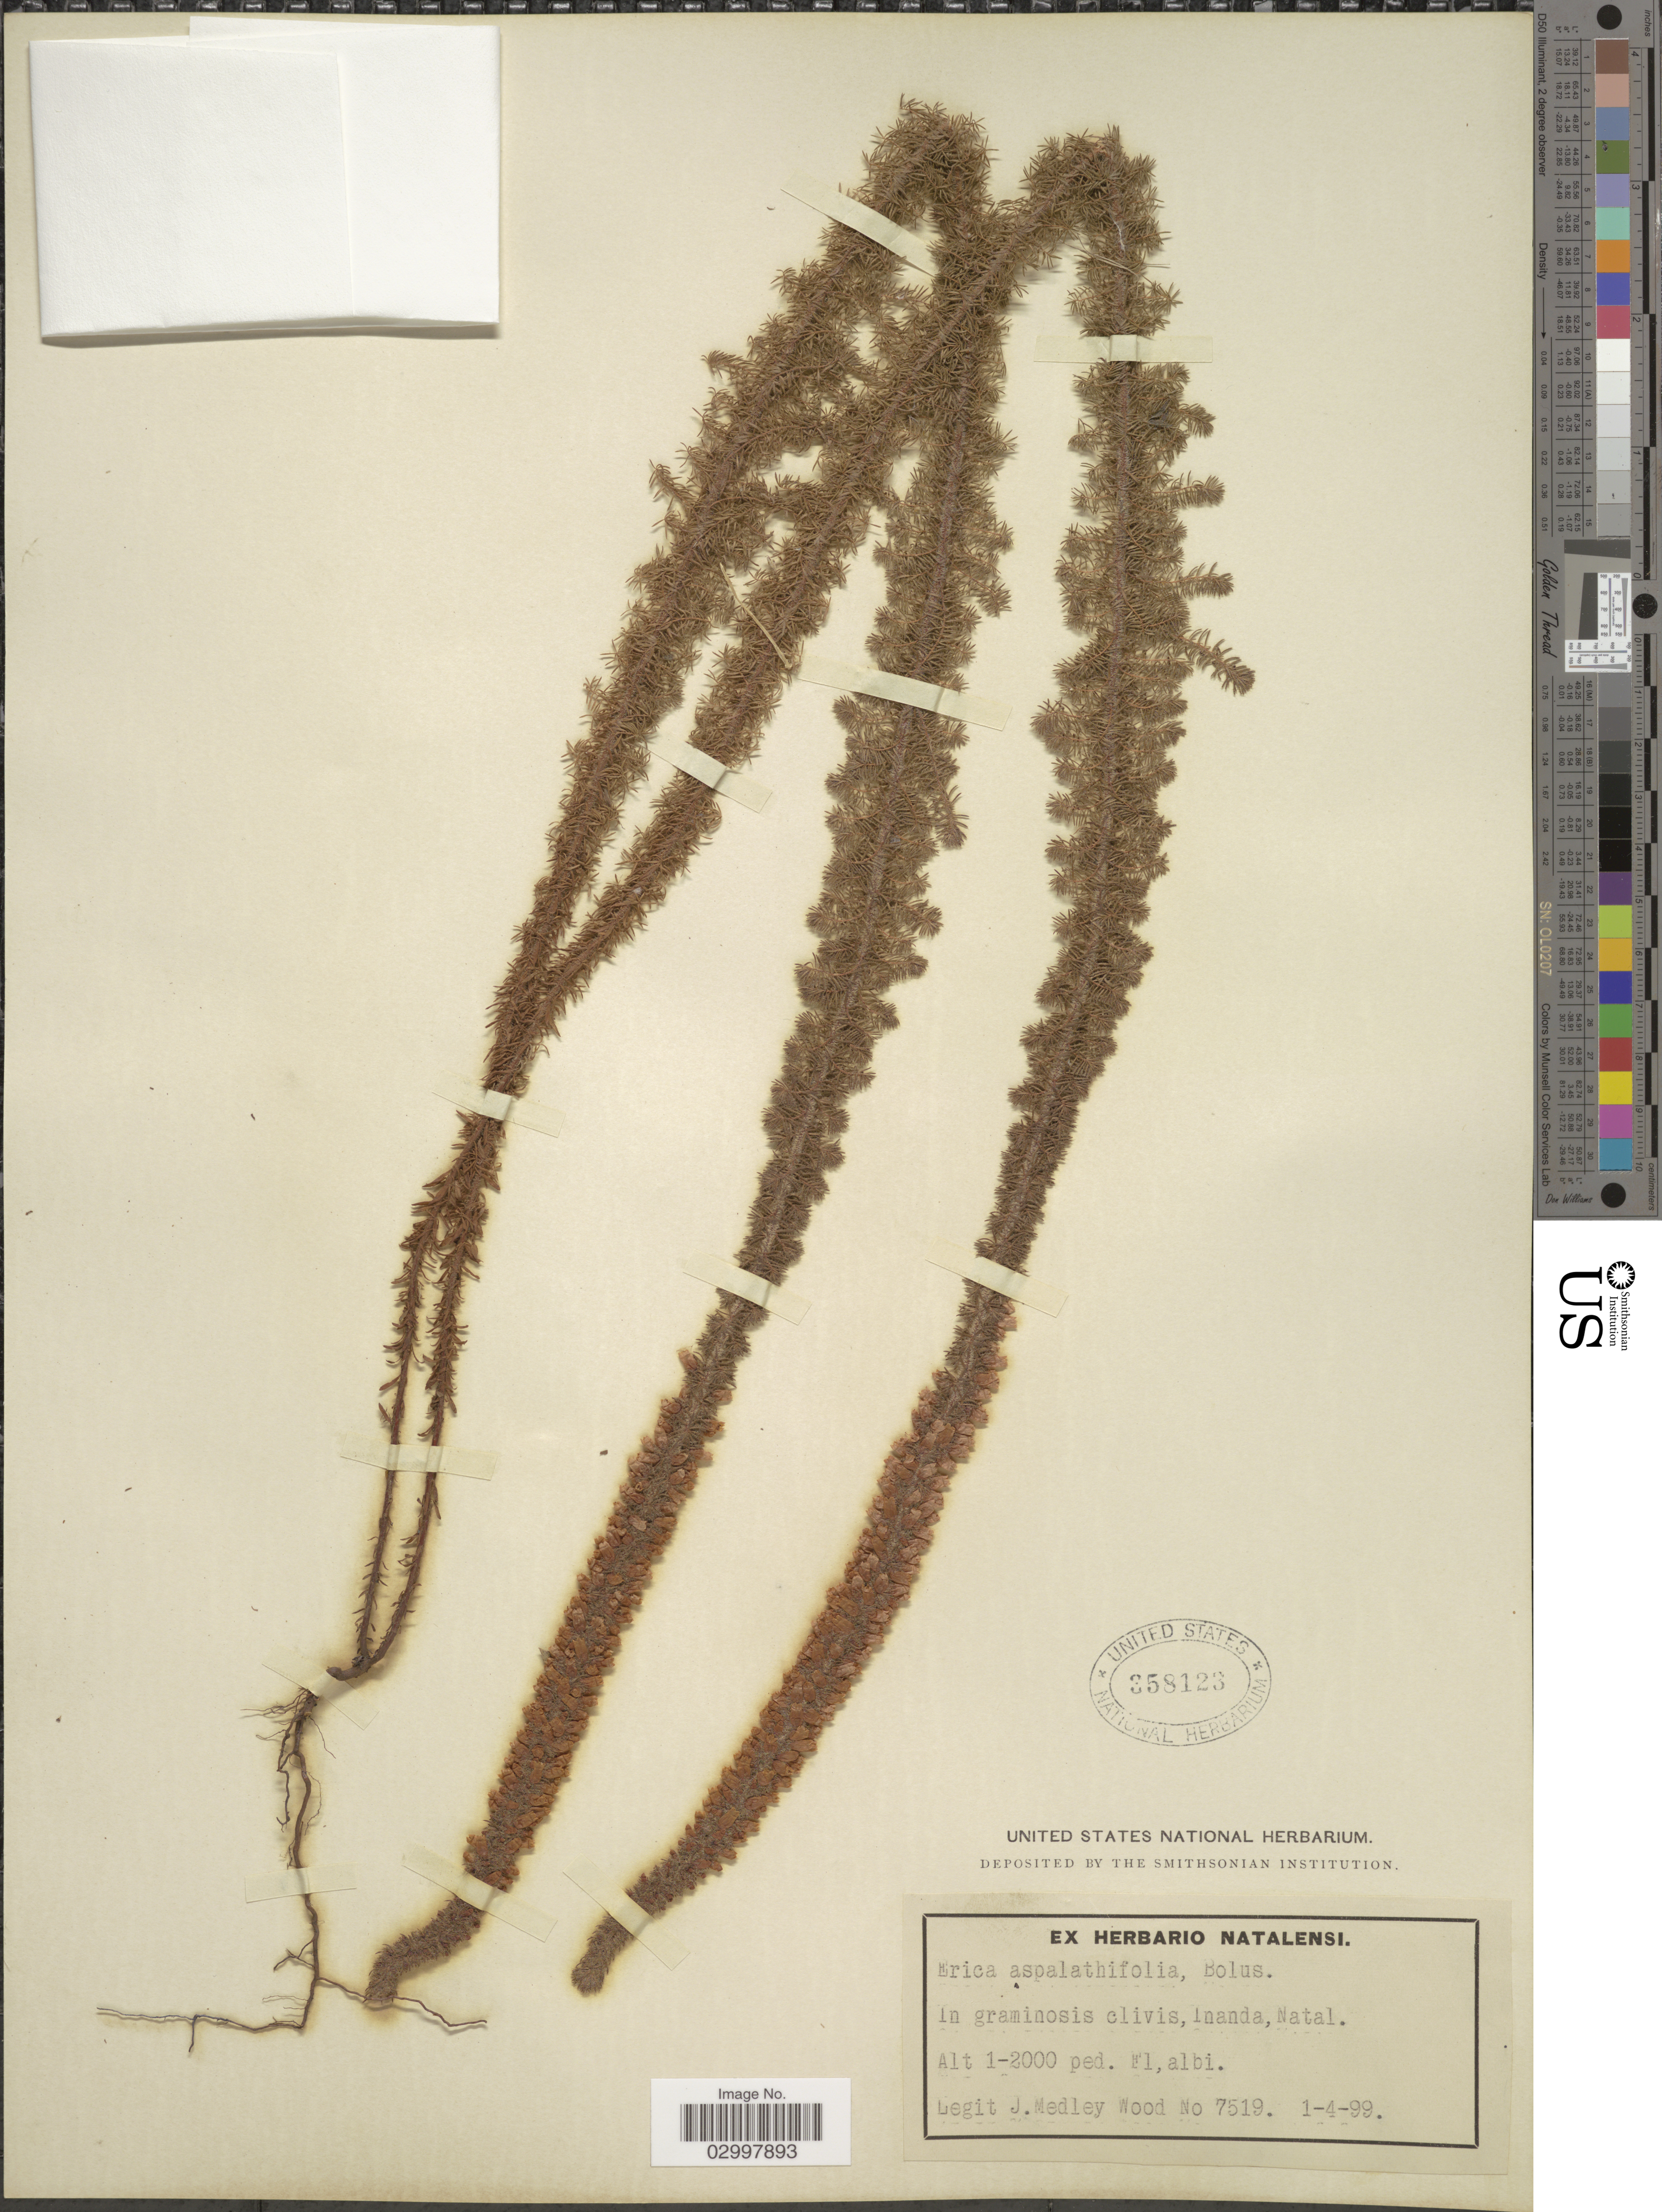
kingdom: Plantae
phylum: Tracheophyta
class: Magnoliopsida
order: Ericales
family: Ericaceae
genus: Erica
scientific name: Erica aspalathifolia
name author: Bolus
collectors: J. M. Wood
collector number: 7519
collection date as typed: Transcribed d/m/y: 1/4/99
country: South Africa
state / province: KwaZulu-Natal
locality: In graminosis clivis, Inanda, Natal.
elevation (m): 305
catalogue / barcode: US 358123